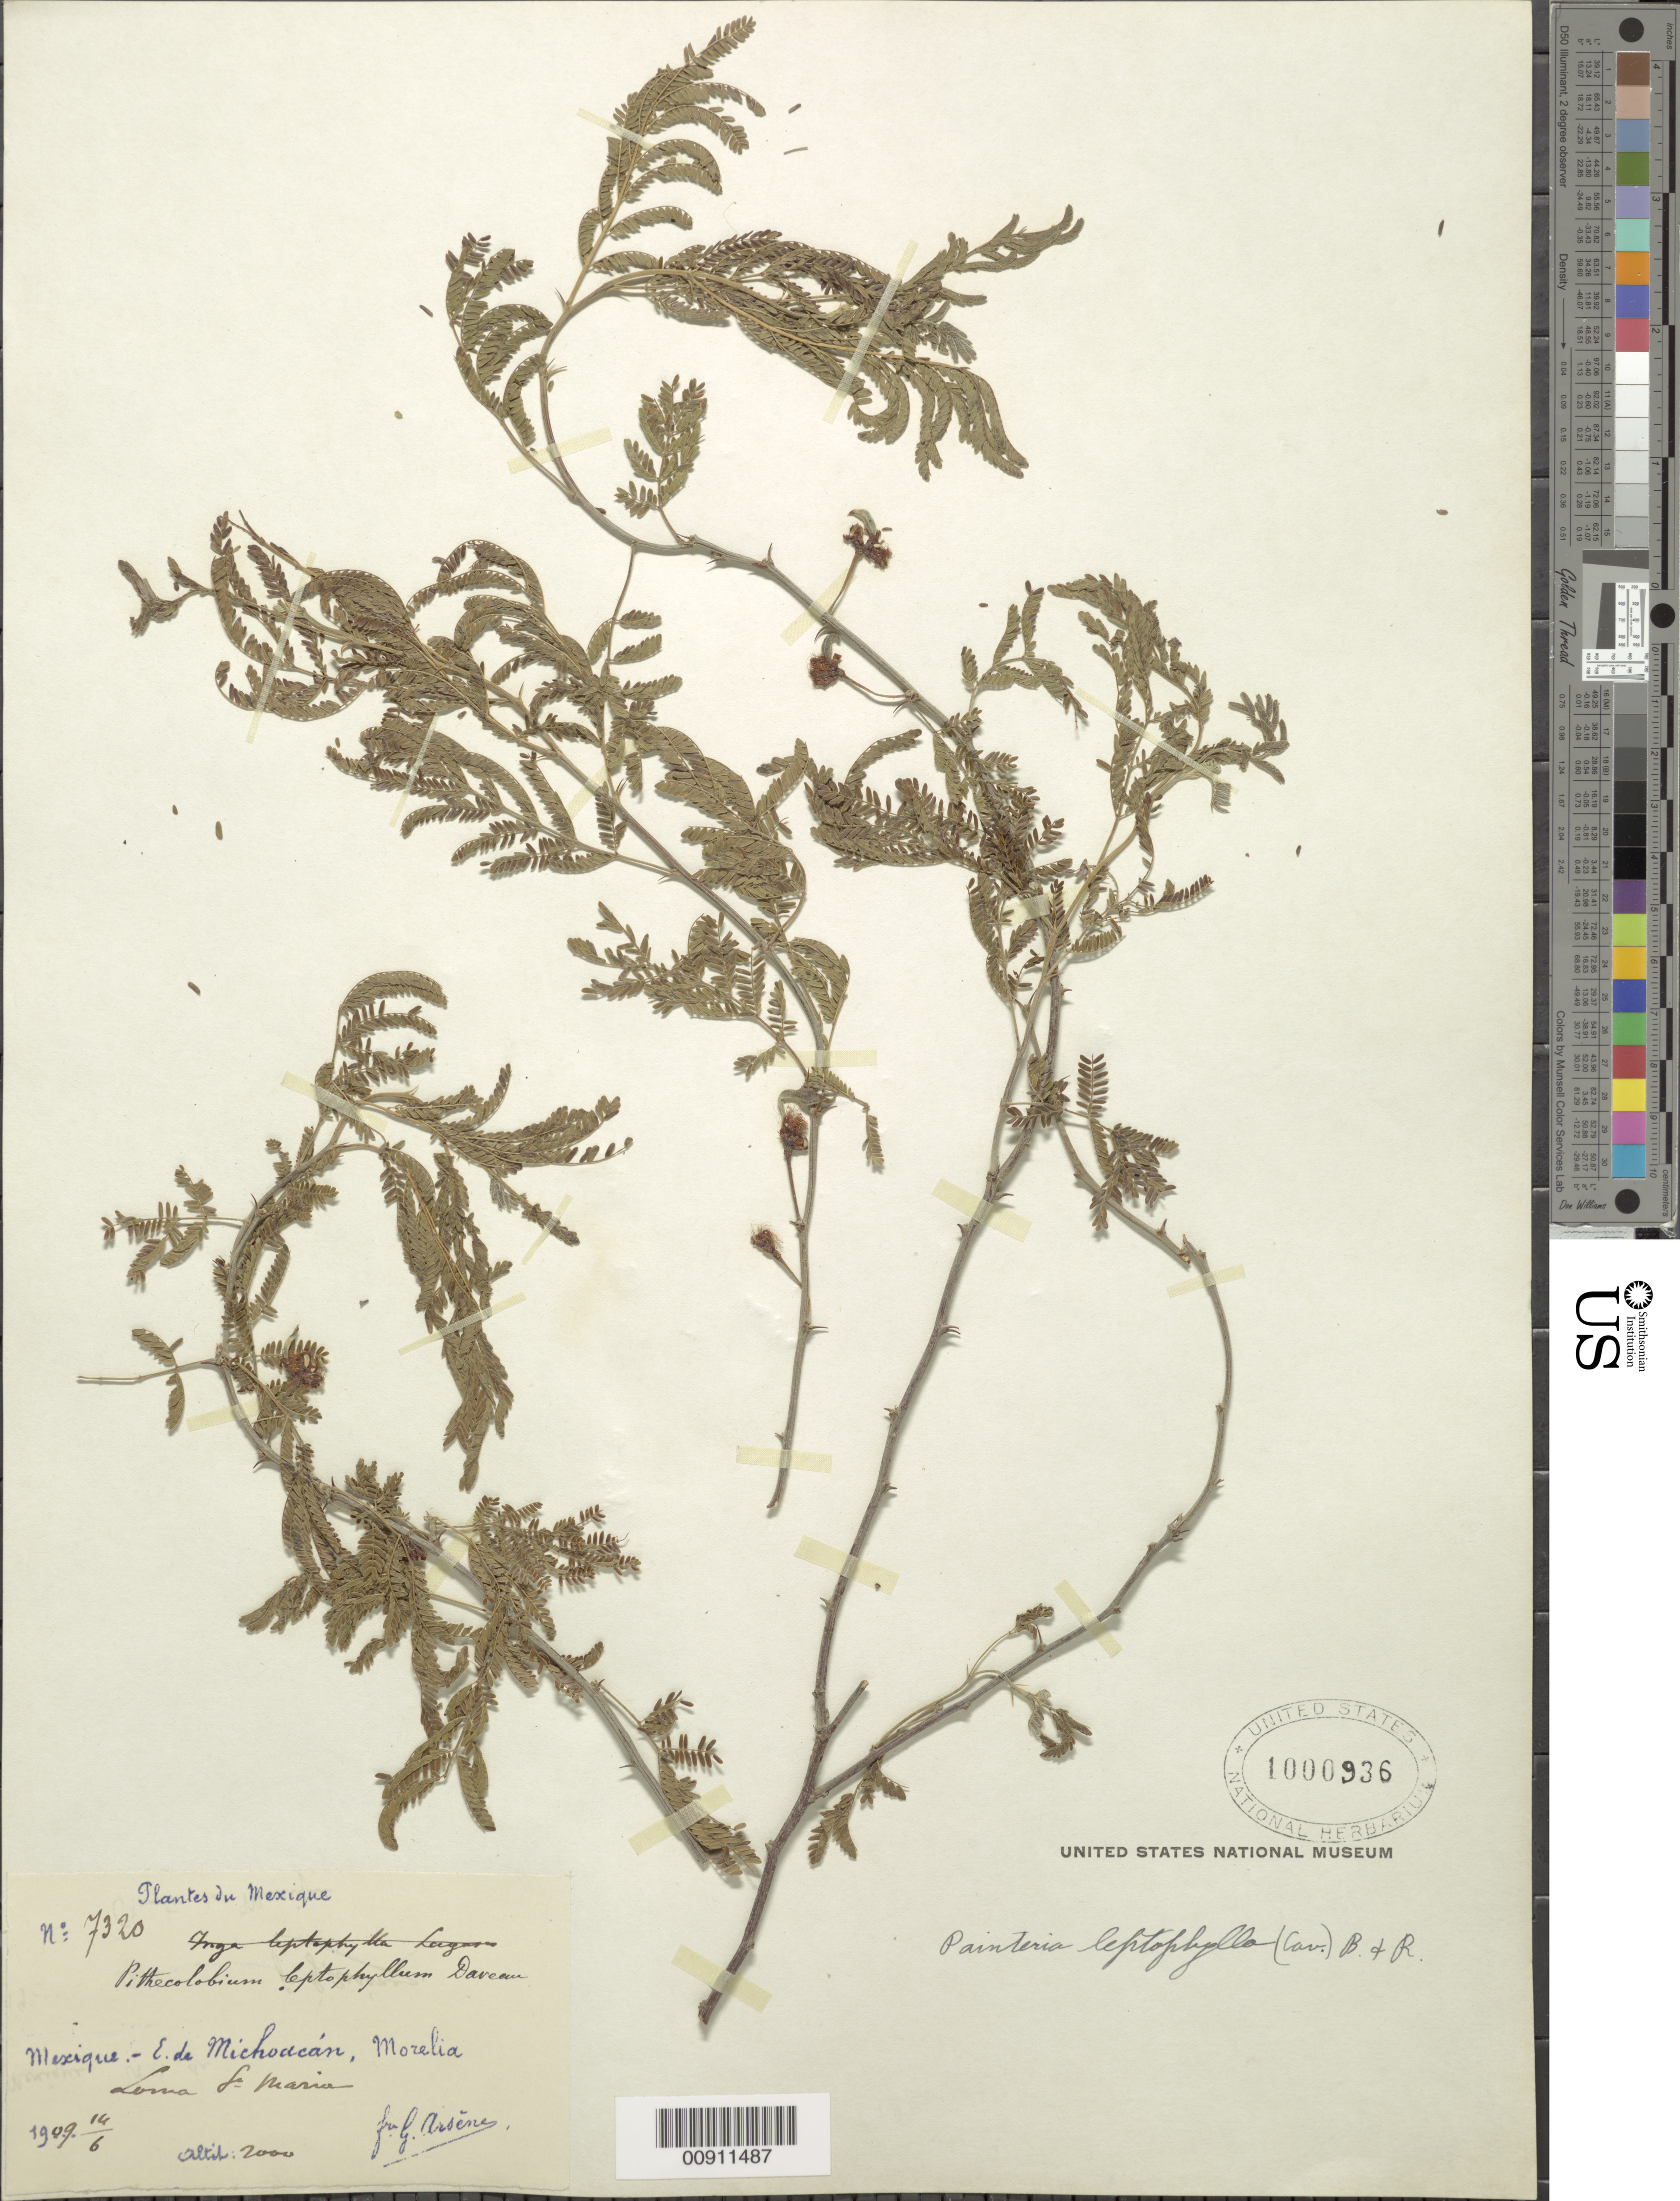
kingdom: Plantae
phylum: Tracheophyta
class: Magnoliopsida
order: Fabales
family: Fabaceae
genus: Ricoa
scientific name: Ricoa leptophylla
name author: (DC.) Duno & Torke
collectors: Bro. G. Arsène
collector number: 7320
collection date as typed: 14 Jun 1909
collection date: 1909-06-14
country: Mexico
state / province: Michoacán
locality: E. de Michoacán, Morelia, Loma Sta. Maria.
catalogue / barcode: US 1000936